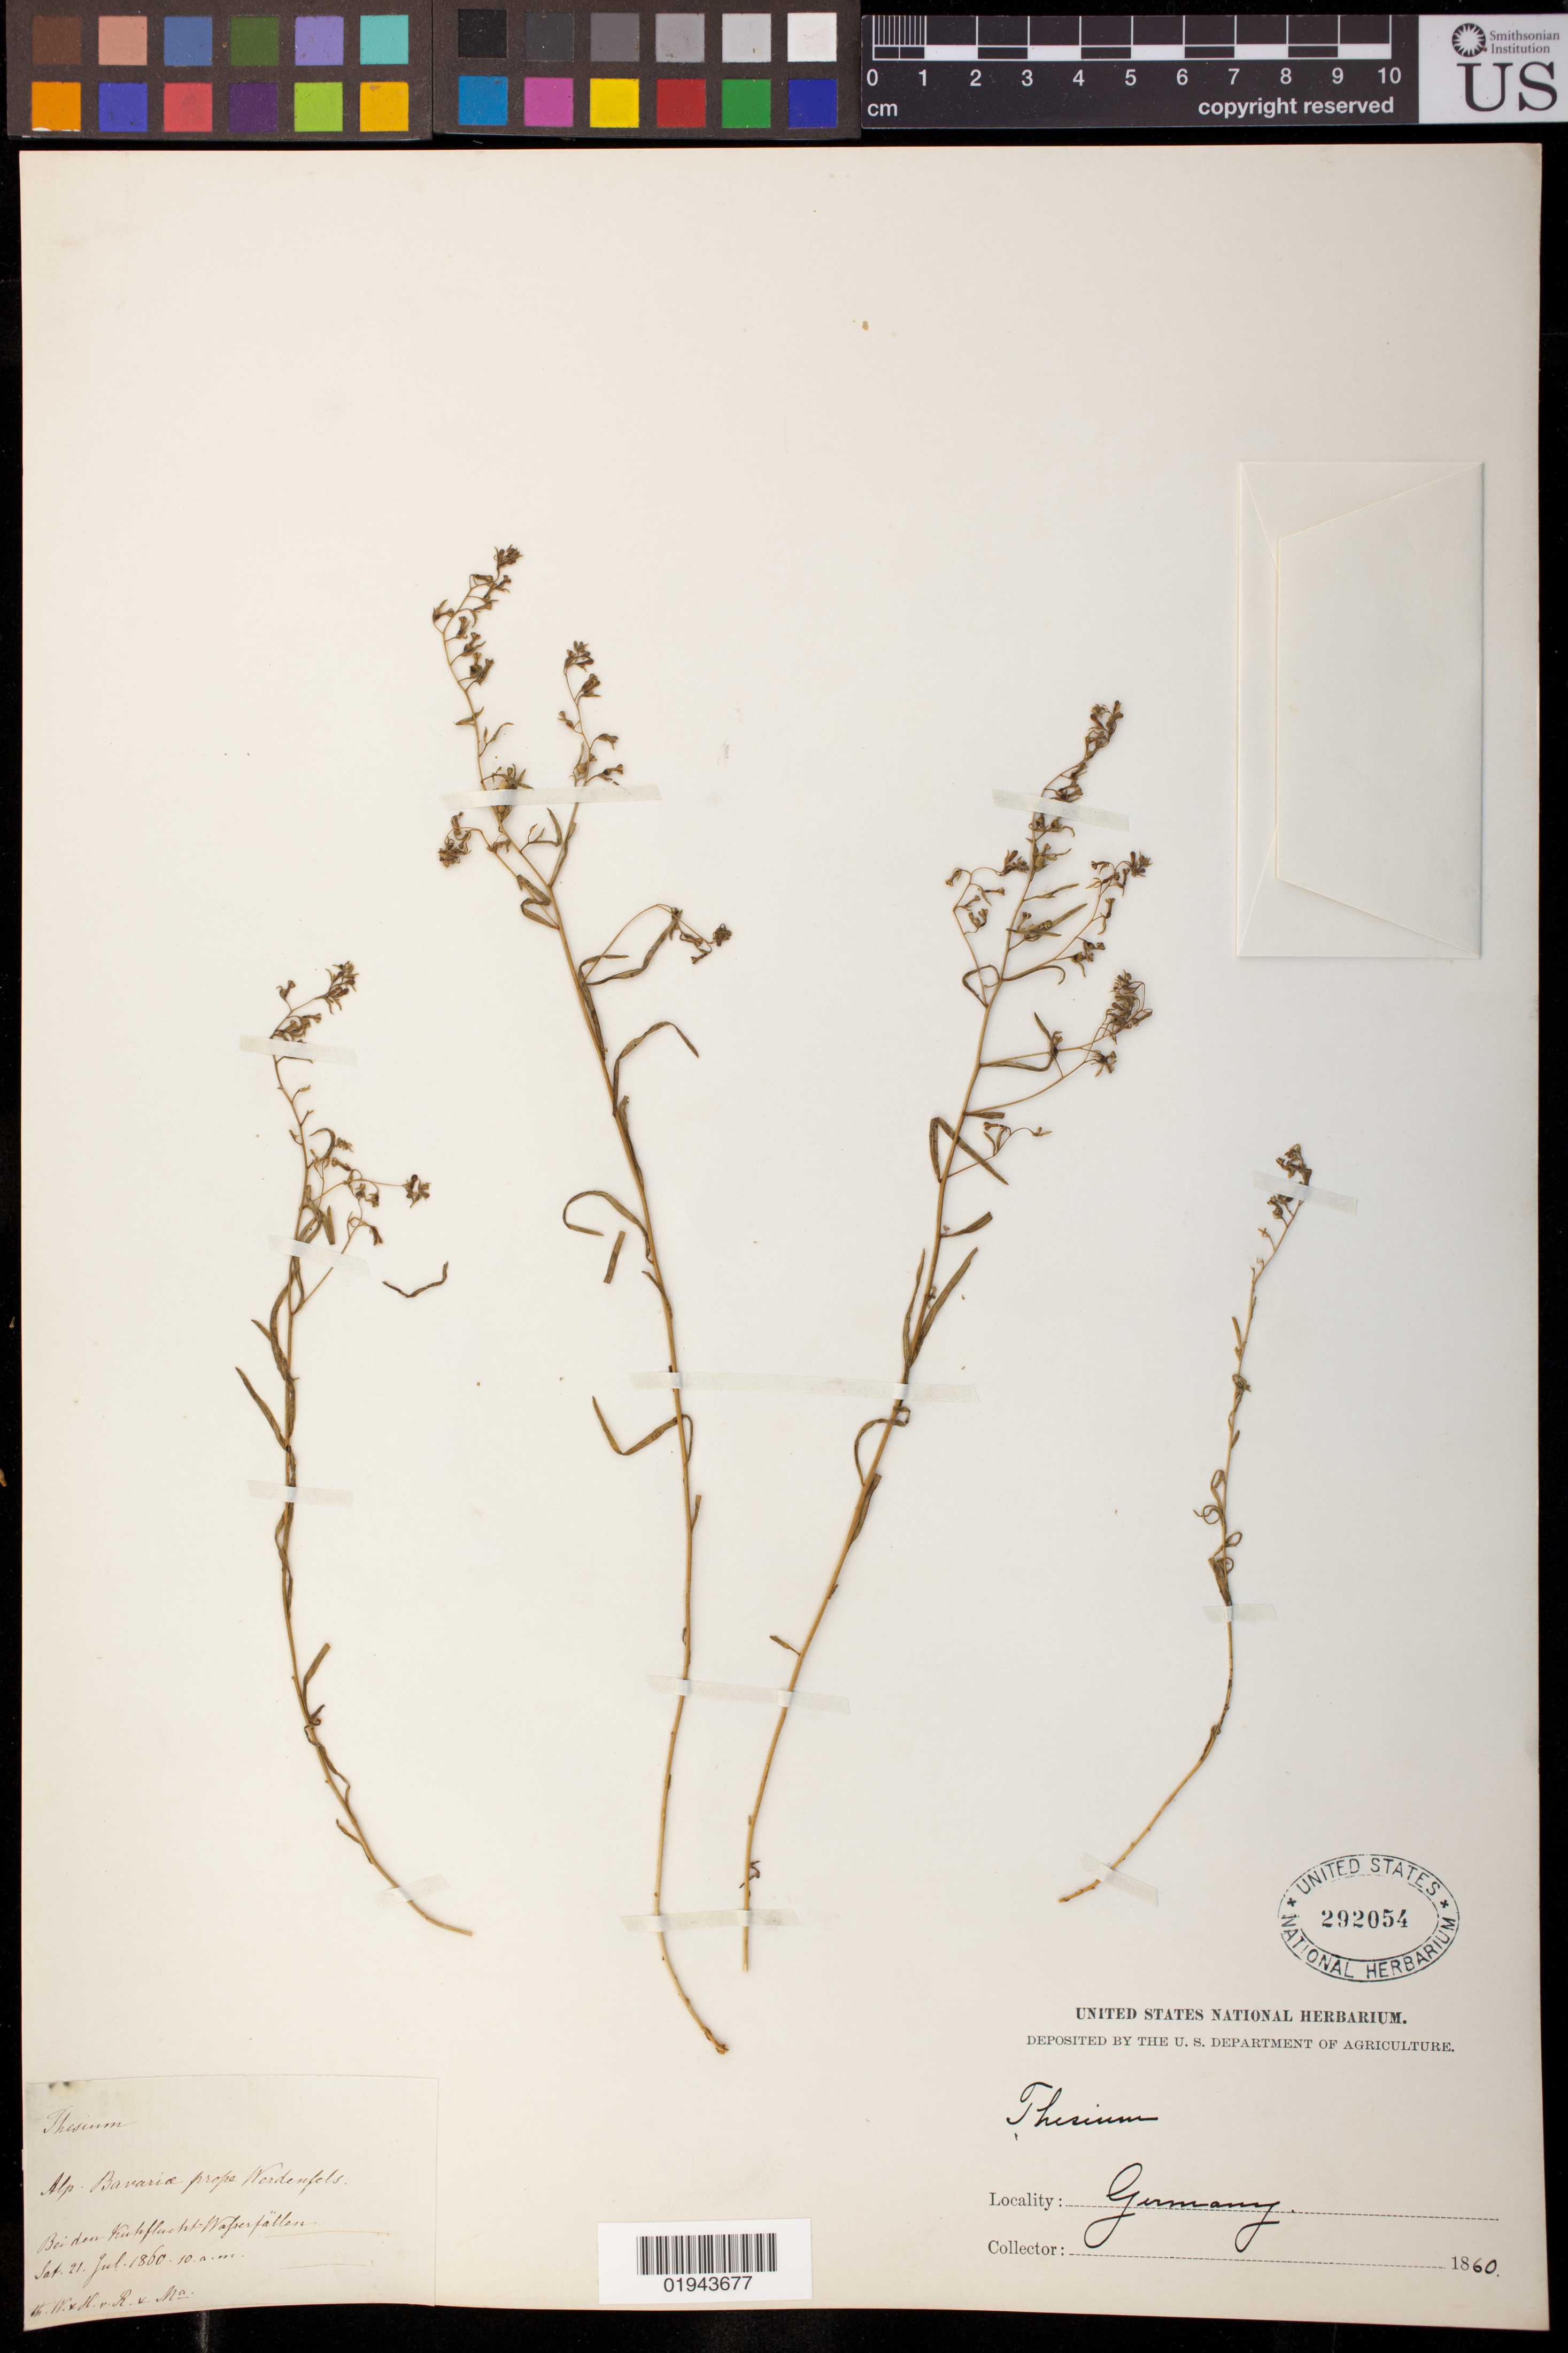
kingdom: Plantae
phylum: Tracheophyta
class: Magnoliopsida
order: Santalales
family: Thesiaceae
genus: Thesium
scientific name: Thesium sp.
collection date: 1860-07-21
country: Germany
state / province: Bayern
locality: Alp. Bavaria prope Werdenfels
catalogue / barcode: US 292054